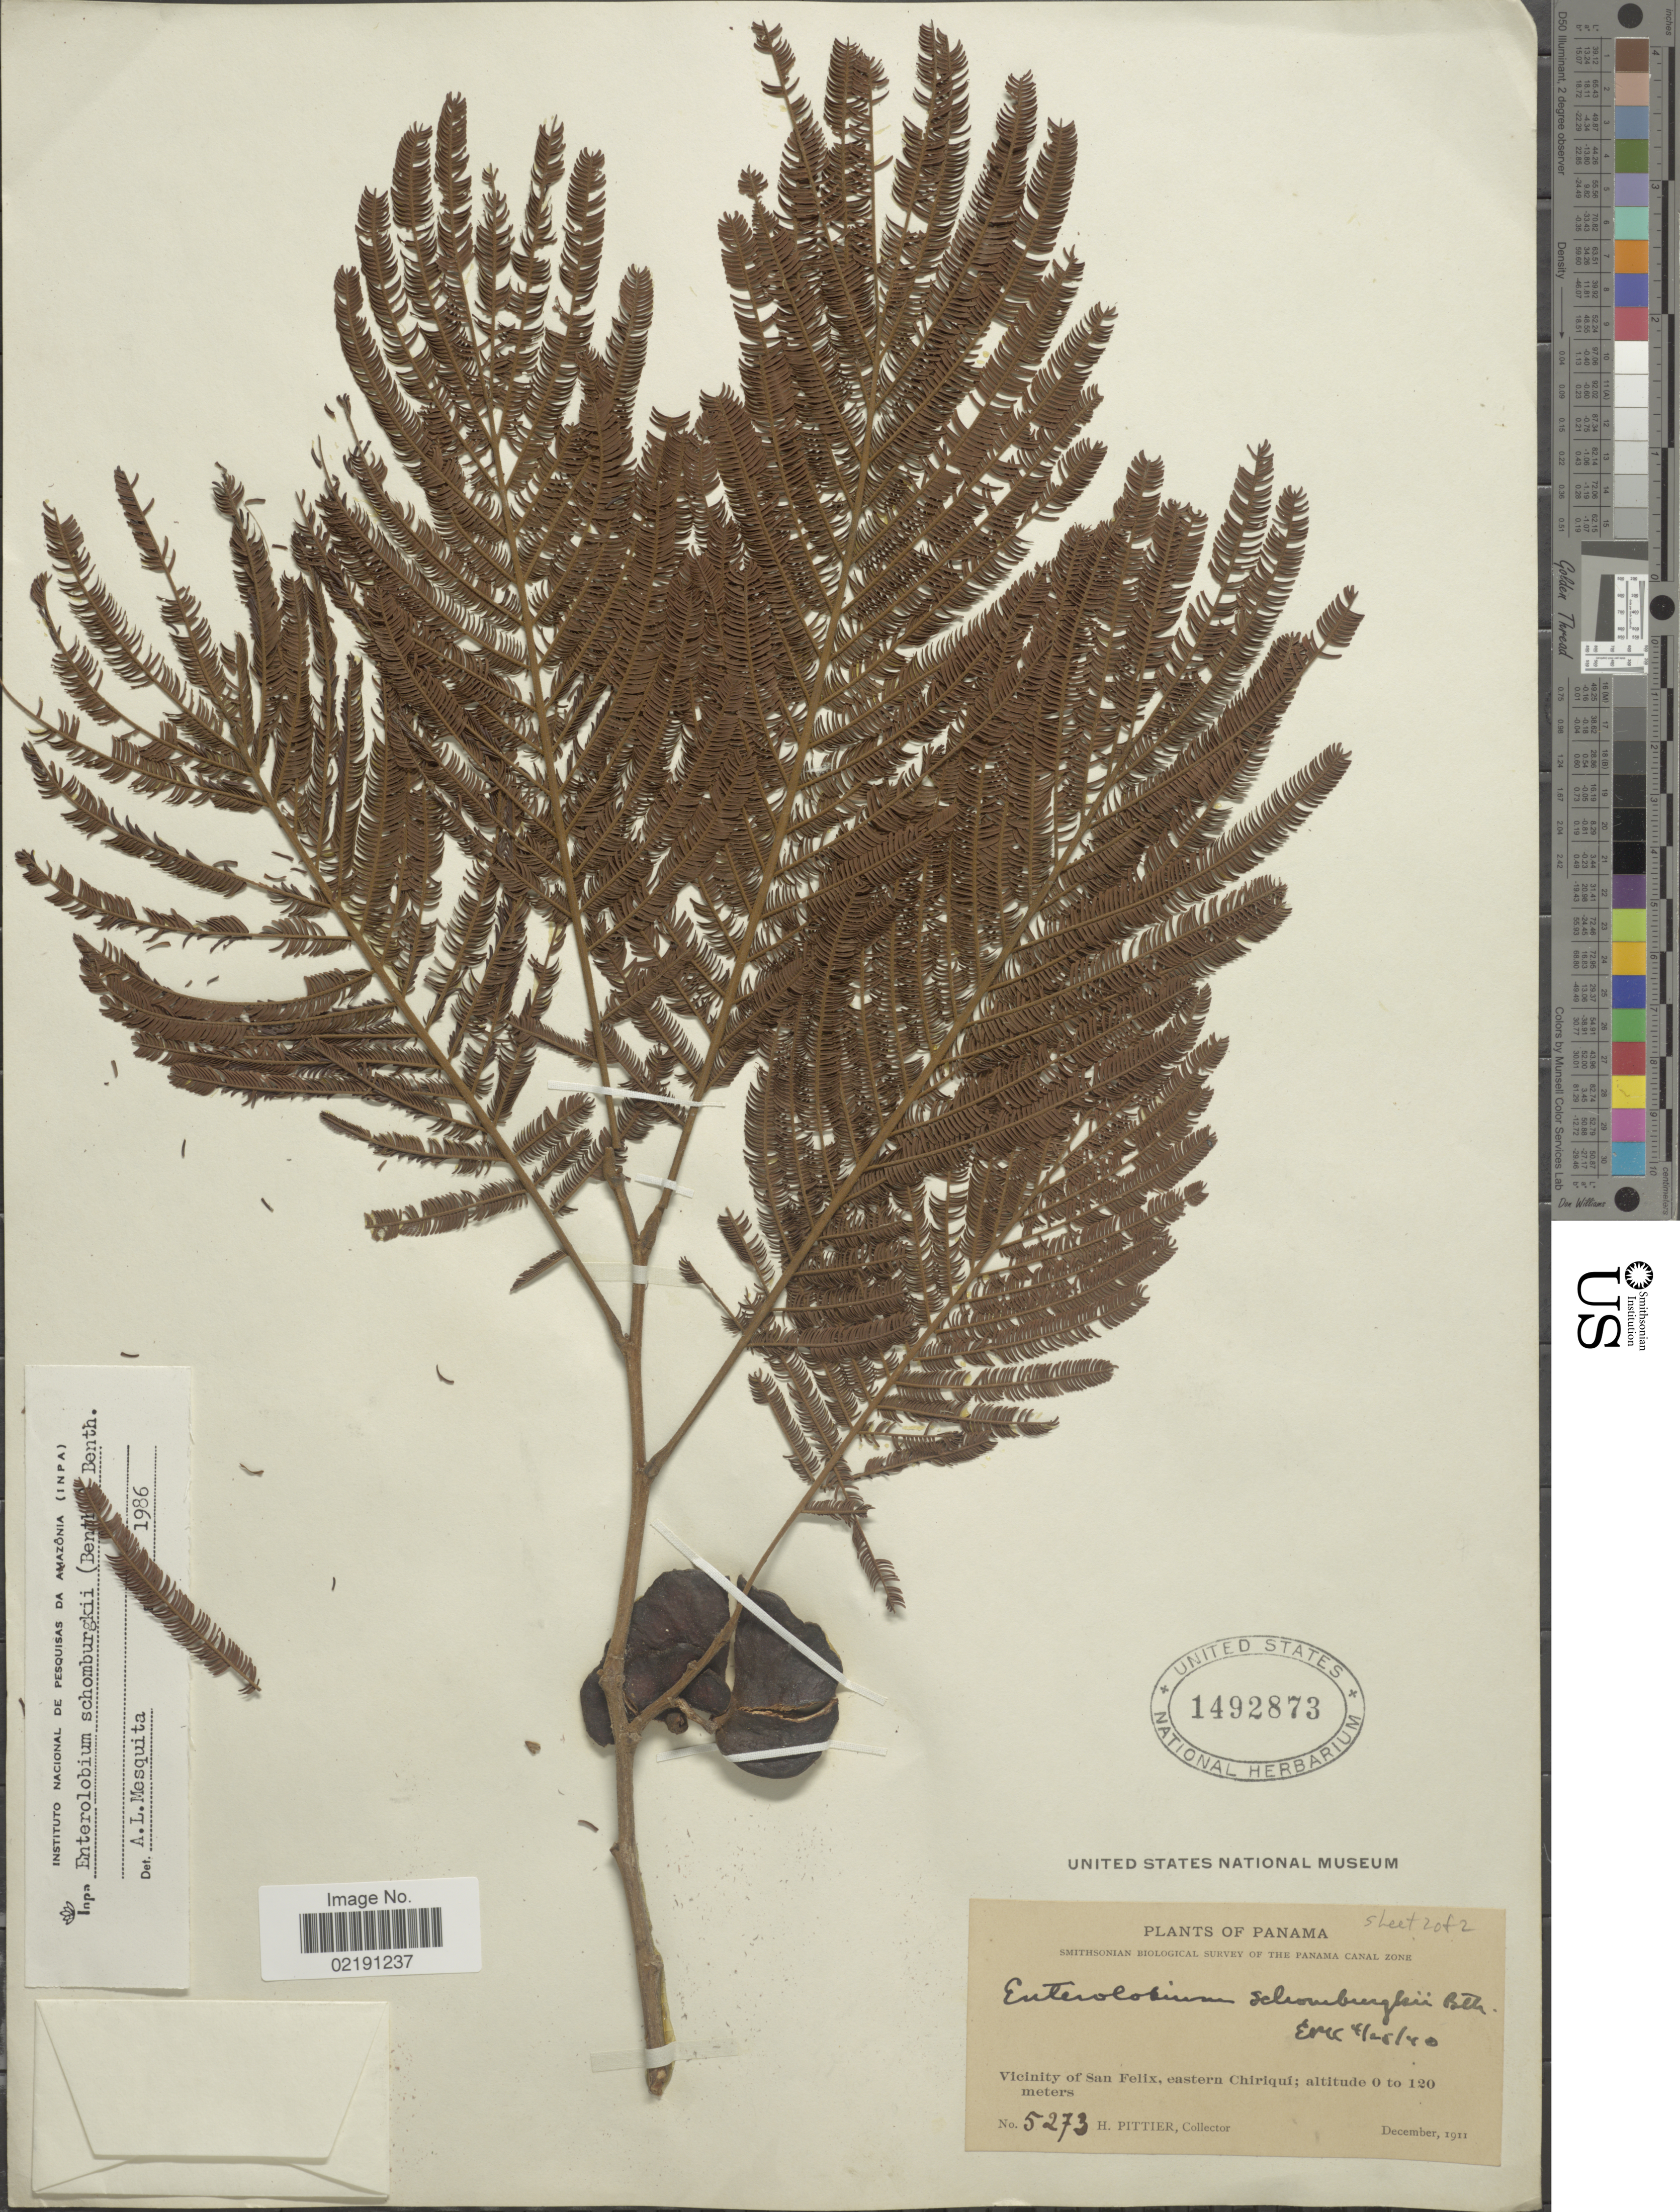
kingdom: Plantae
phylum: Tracheophyta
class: Magnoliopsida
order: Fabales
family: Fabaceae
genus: Robrichia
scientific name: Robrichia schomburgkii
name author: (Benth.) A.R.M. Luz & E.R. Souza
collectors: H. F. Pittier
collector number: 5273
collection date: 1911-12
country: Panama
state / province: Chiriqui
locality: Vicinity of San Felix, eastern Chiriquí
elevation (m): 0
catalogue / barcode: US 1492873